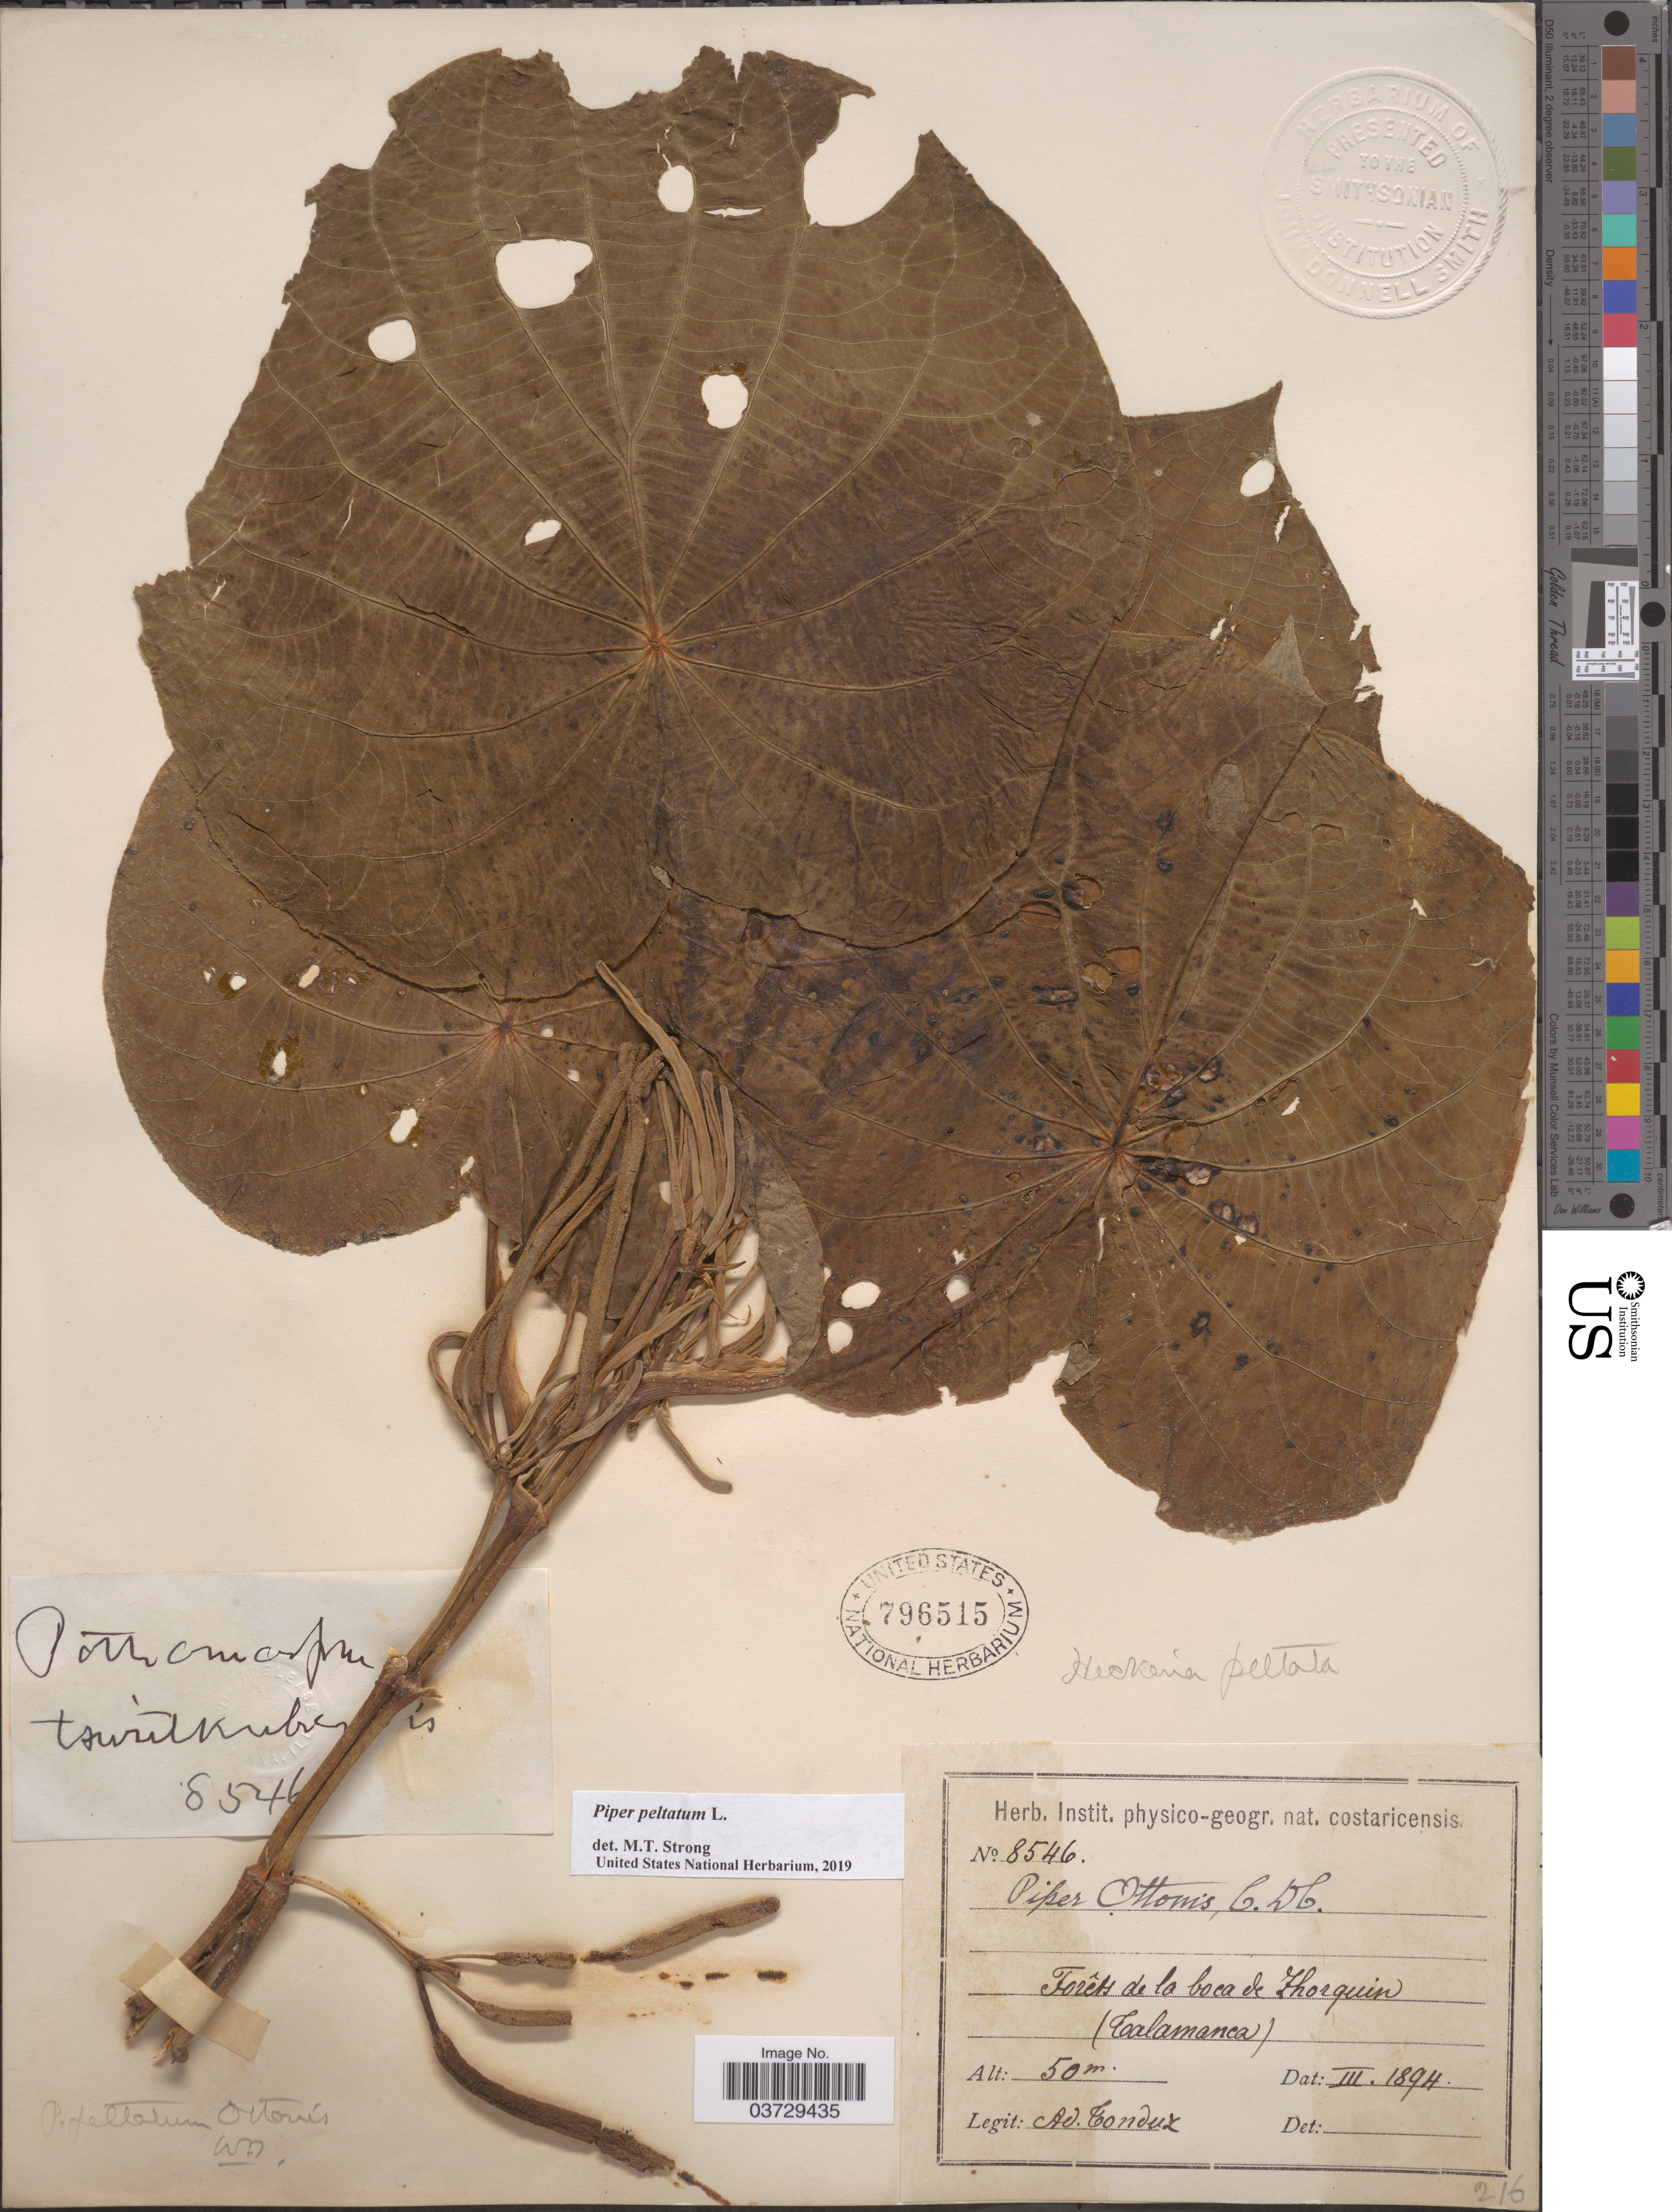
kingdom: Plantae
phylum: Tracheophyta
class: Magnoliopsida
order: Piperales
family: Piperaceae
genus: Piper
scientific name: Piper peltatum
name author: L.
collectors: A. Tonduz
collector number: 8546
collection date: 1894-03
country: Costa Rica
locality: Forêts de la boca el Zhorquin (Talamanca).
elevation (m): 50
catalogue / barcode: US 796515